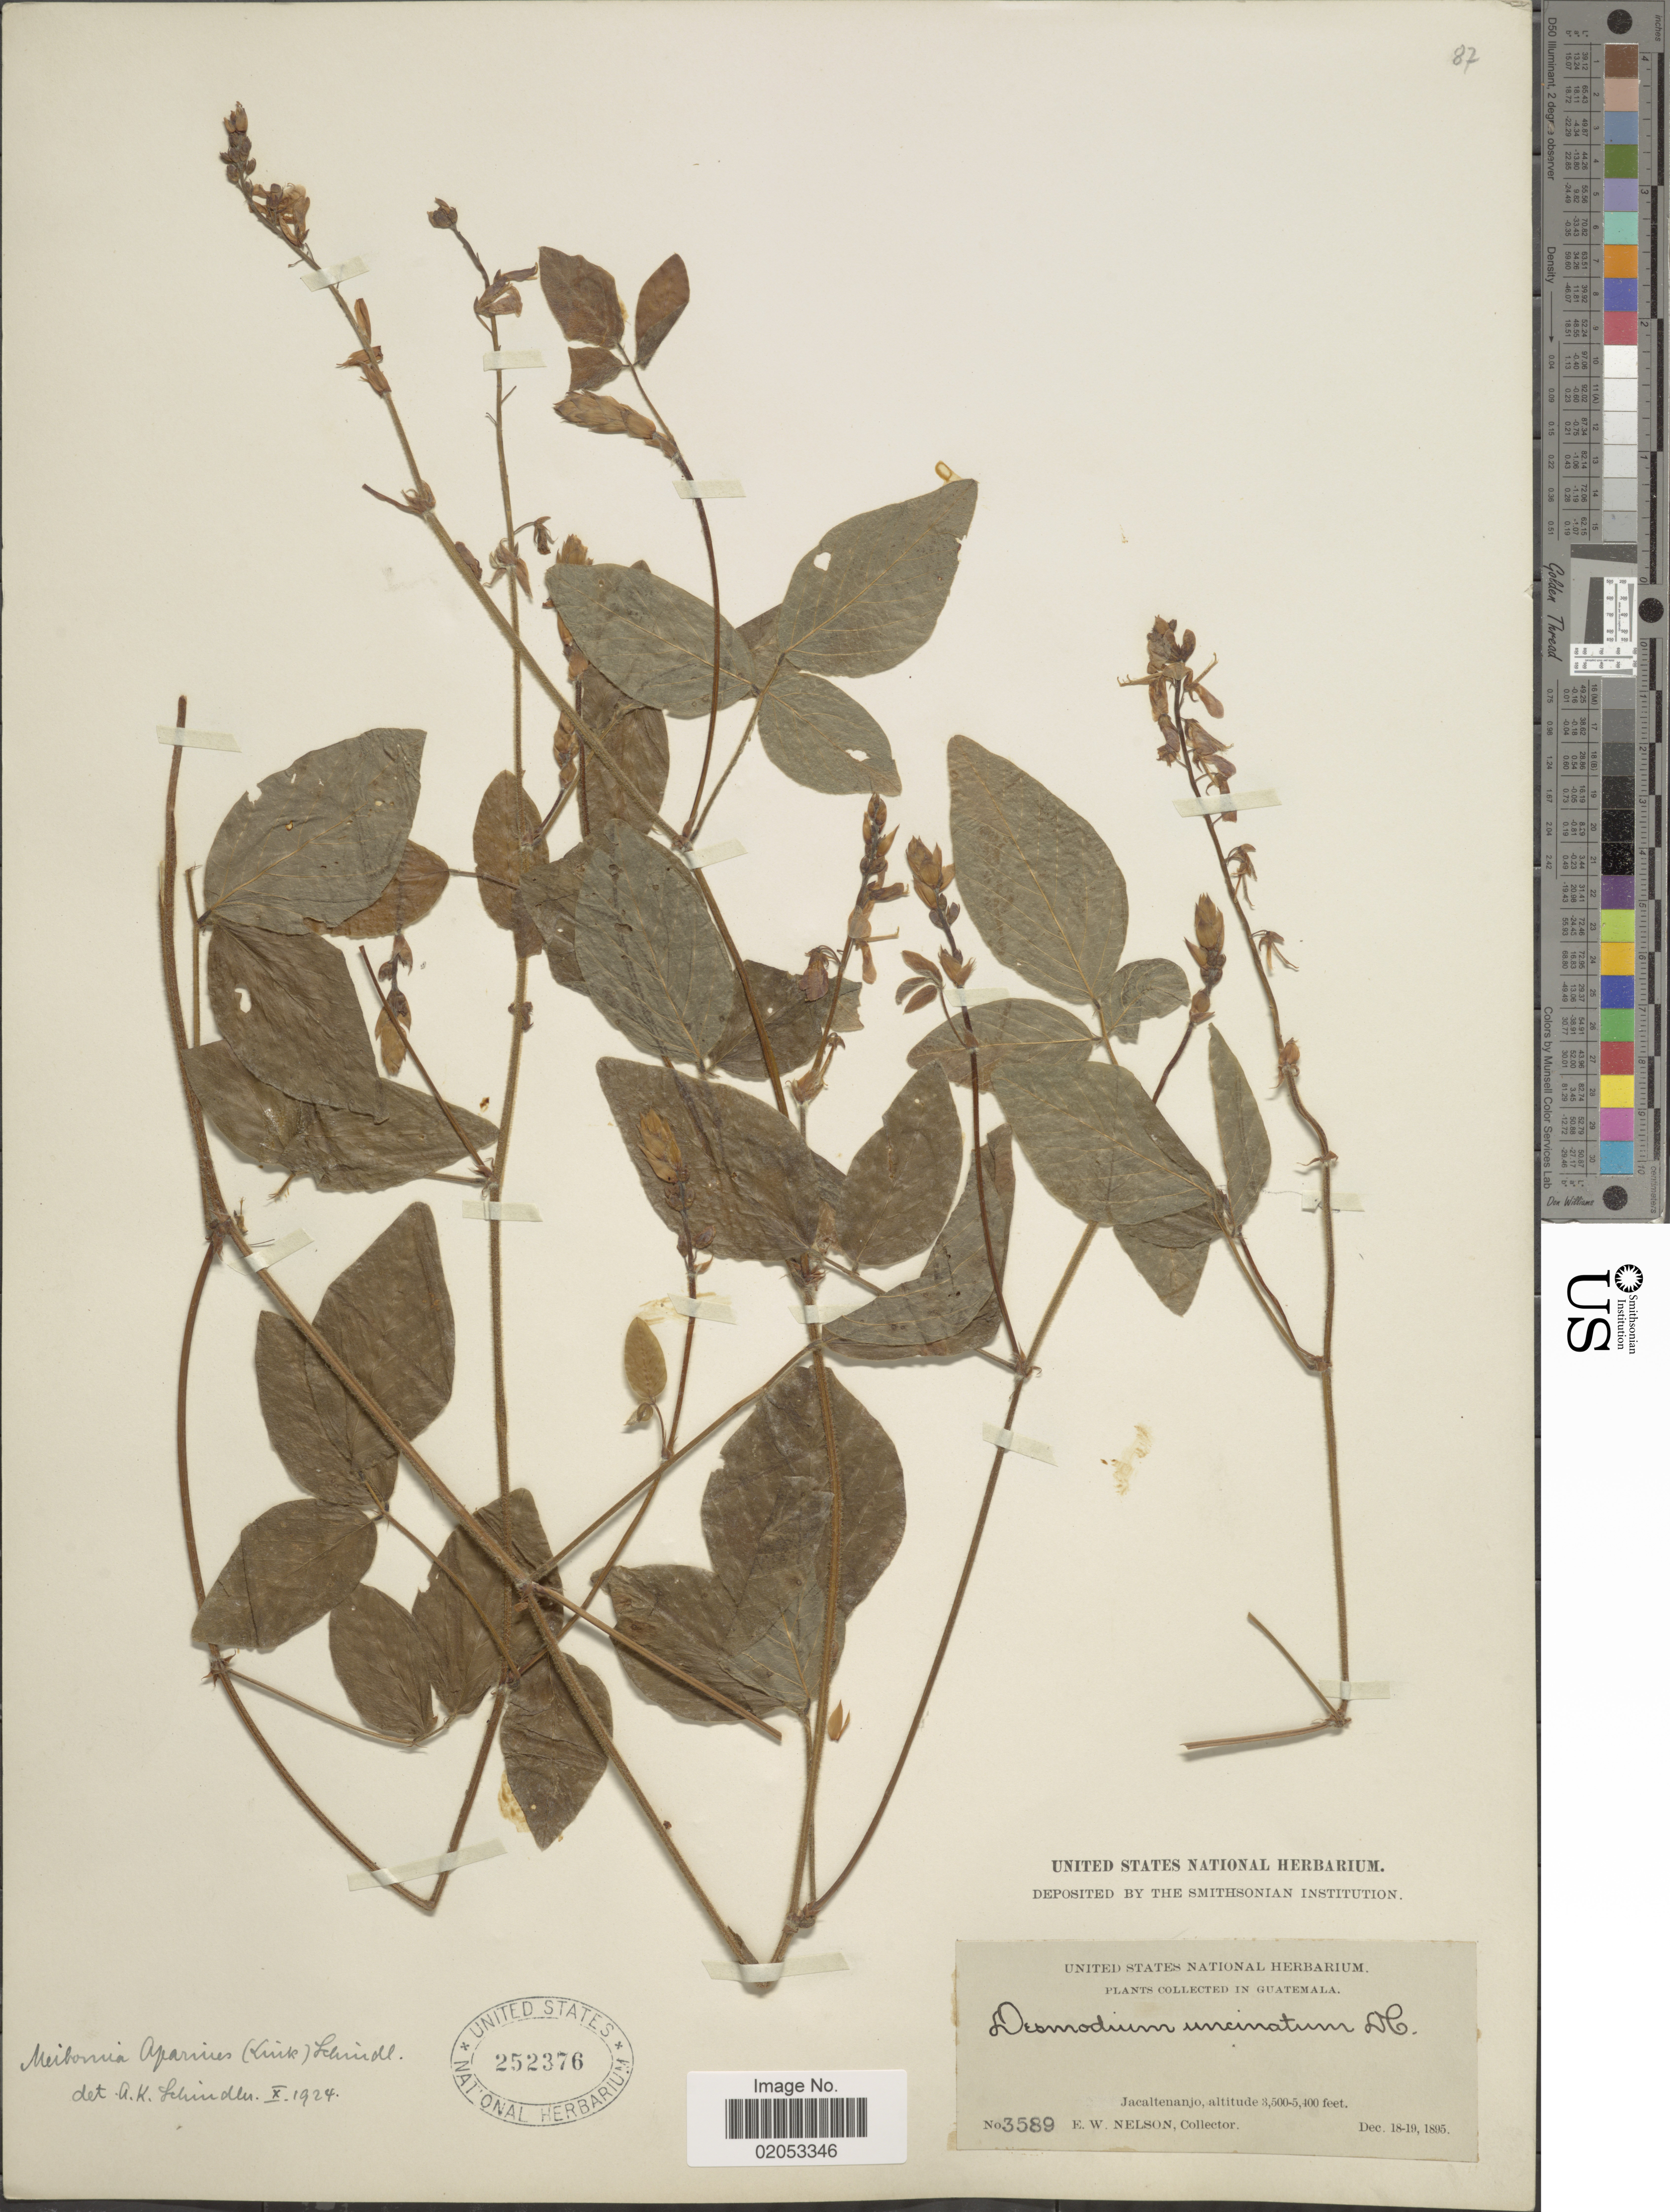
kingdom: Plantae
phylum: Tracheophyta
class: Magnoliopsida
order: Fabales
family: Fabaceae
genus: Desmodium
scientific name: Desmodium aparines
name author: (Link) DC.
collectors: E. W. Nelson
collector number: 3589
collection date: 1895-12-18/1895-12-19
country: Guatemala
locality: Jacaltenanjo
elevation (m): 1067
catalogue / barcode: US 252376